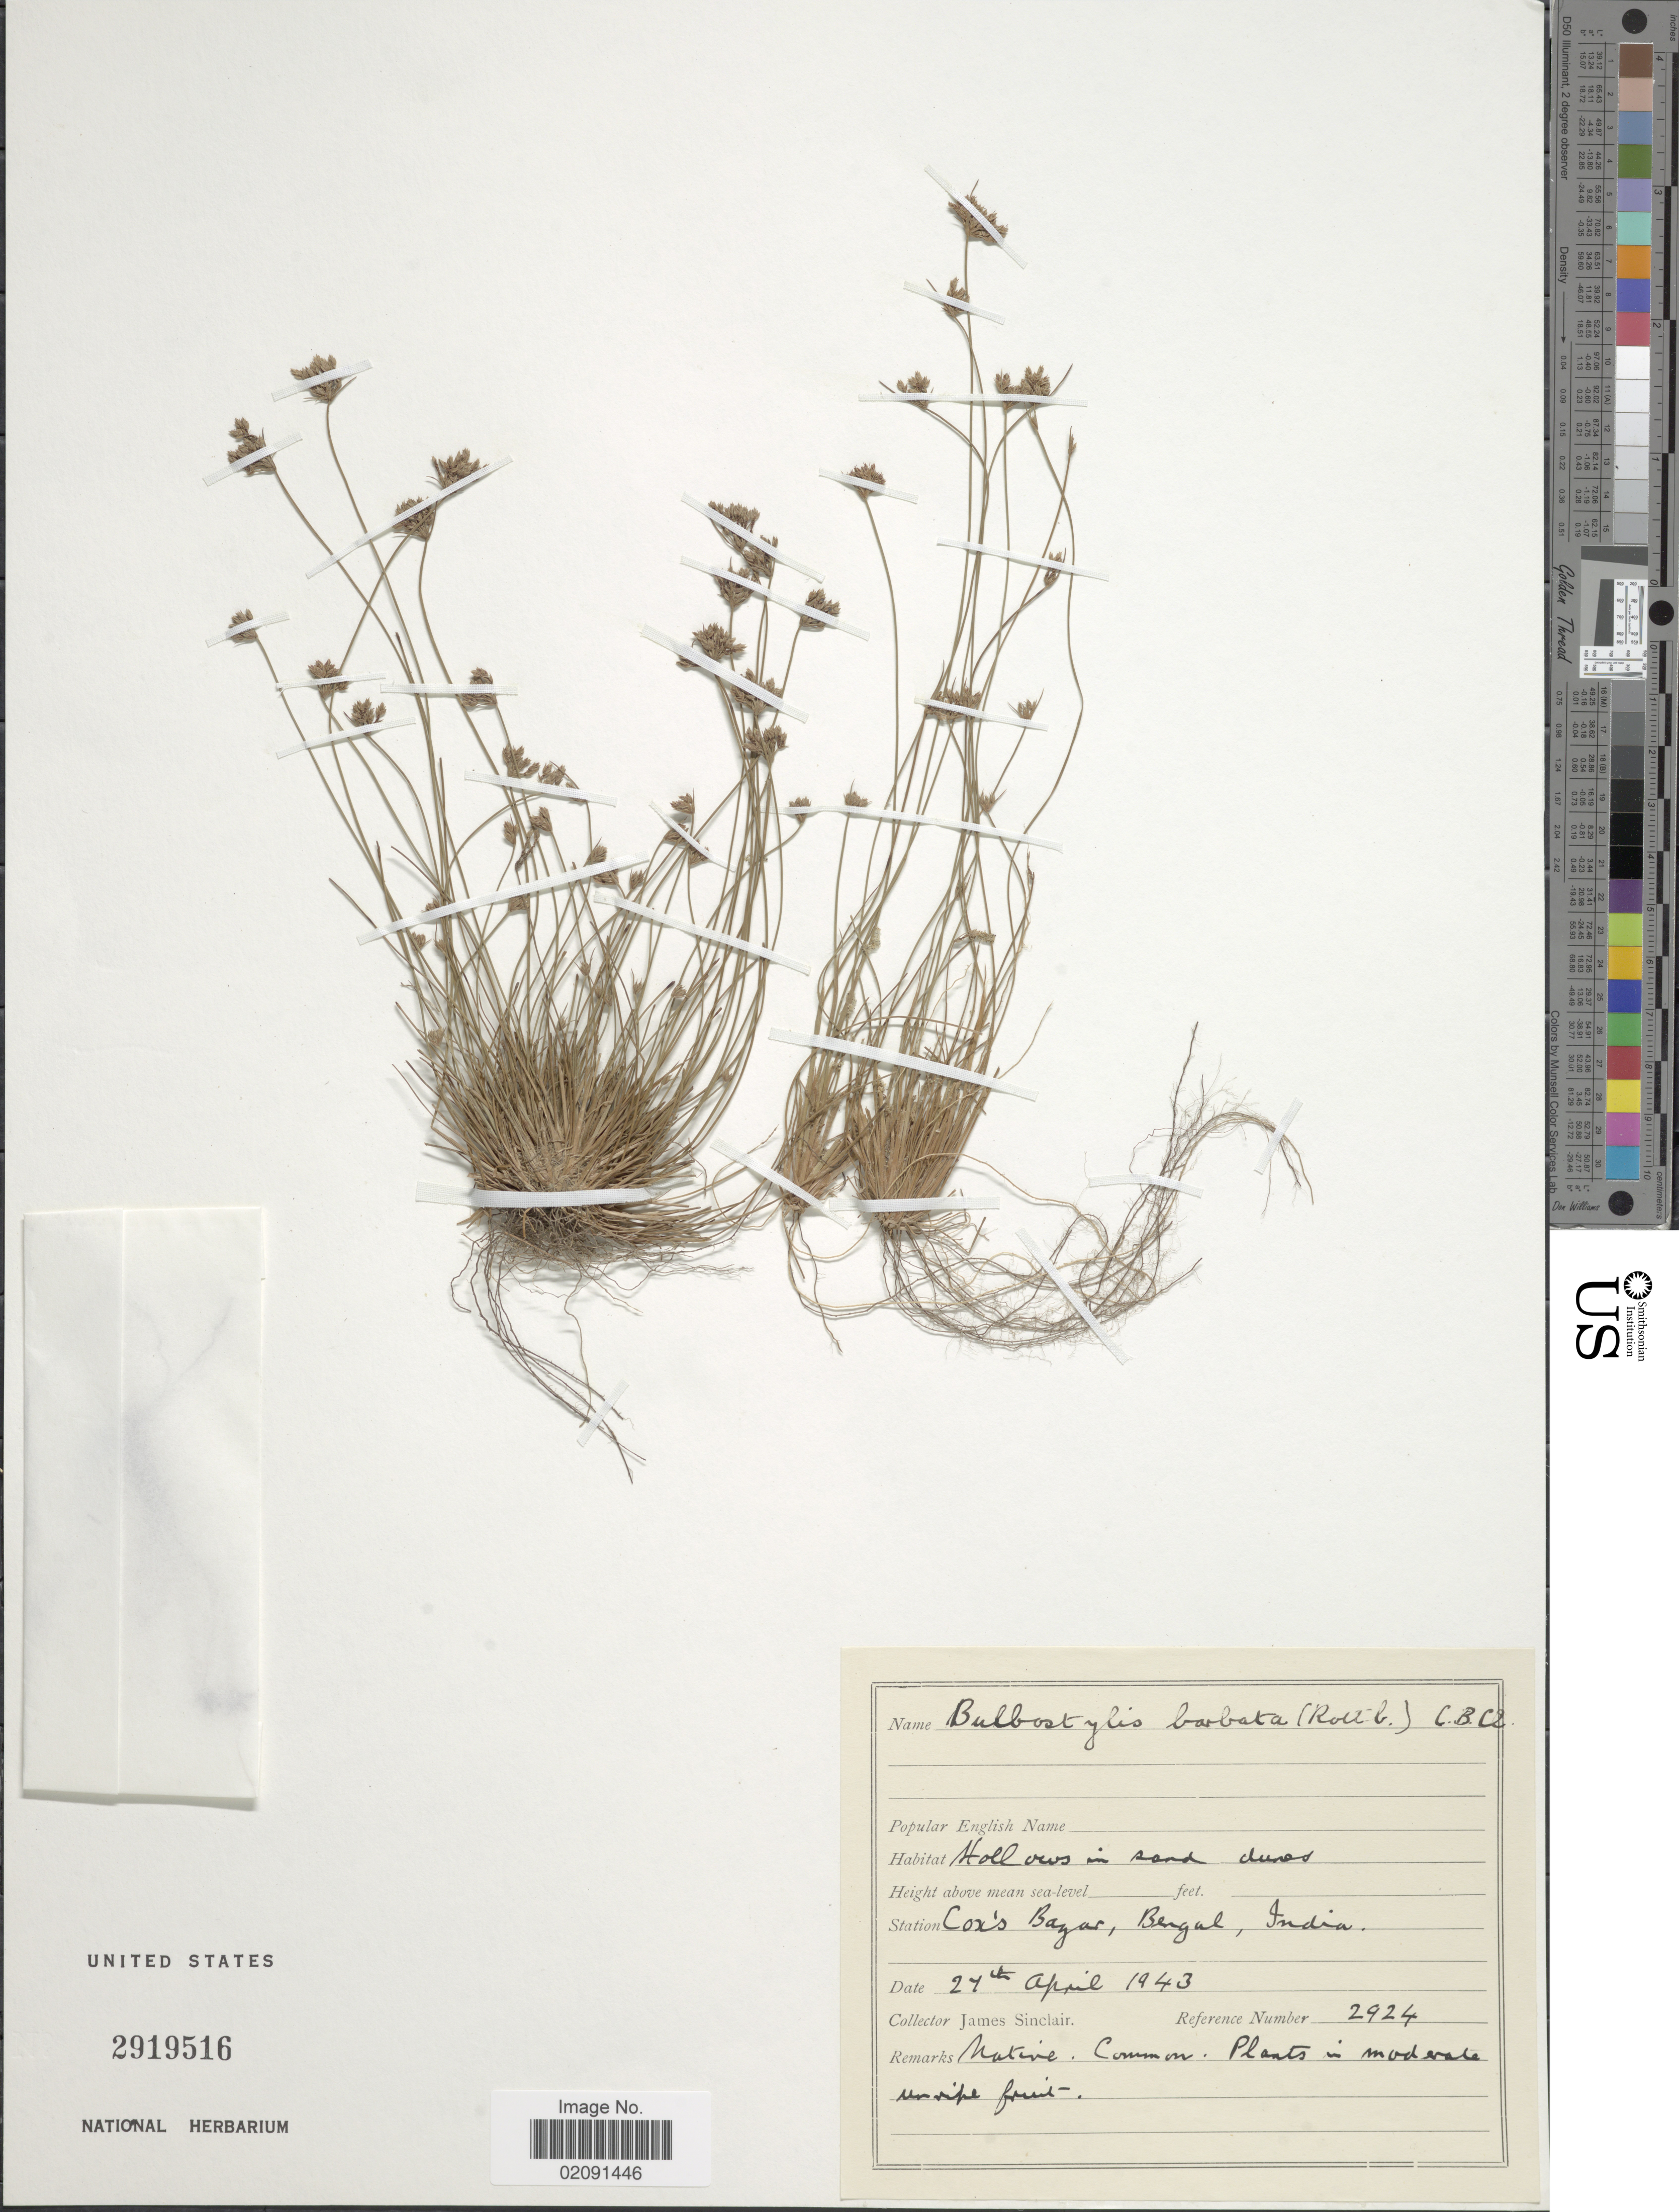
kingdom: Plantae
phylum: Tracheophyta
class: Liliopsida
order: Poales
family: Cyperaceae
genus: Bulbostylis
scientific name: Bulbostylis barbata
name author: (Rottb.) C.B. Clarke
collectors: J. Sinclair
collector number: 2924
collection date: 1943-04-24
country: Bangladesh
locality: Hollows in sand dunes, Cox's Bagar, Bengal.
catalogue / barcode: US 2919516